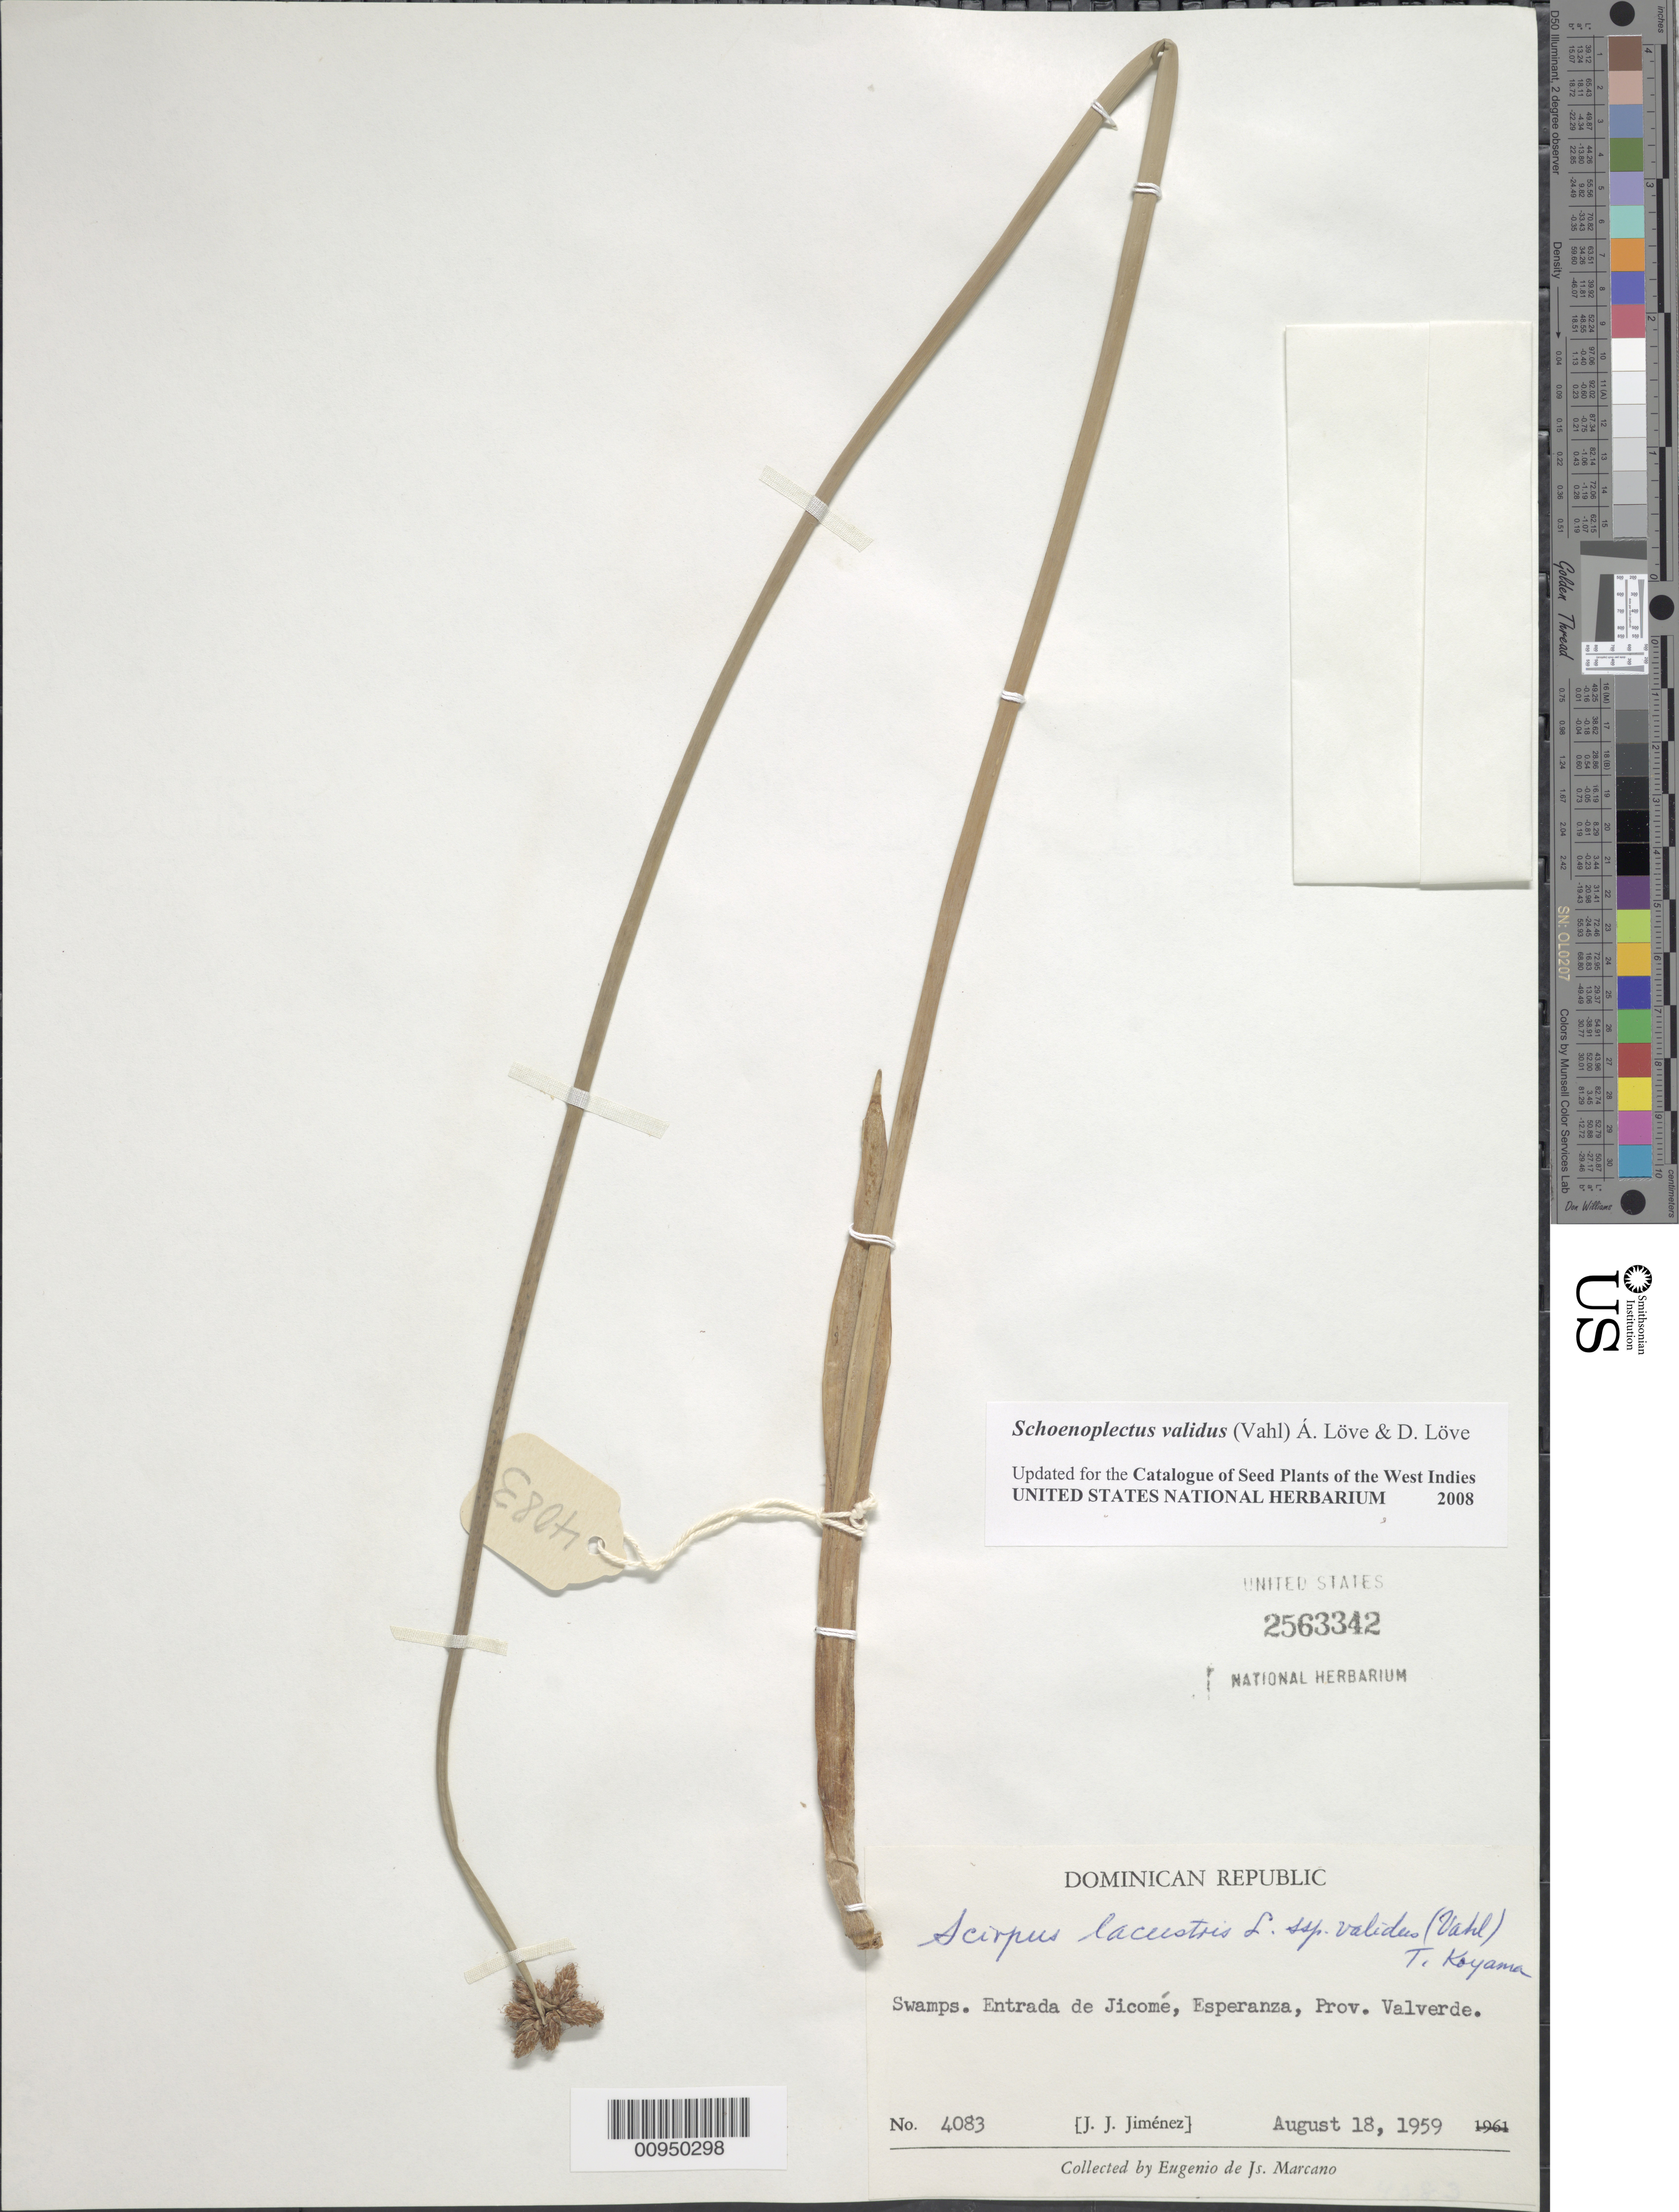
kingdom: Plantae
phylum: Tracheophyta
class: Liliopsida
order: Poales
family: Cyperaceae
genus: Schoenoplectus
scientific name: Schoenoplectus validus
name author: (Vahl) Á. Löve & D. Löve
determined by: Strong, M. T., (US), Smithsonian Institution - National Museum of Natural History (UNITED STATES)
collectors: J. J. Jiménez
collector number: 4083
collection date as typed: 18 Aug 1959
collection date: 1959-08-18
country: Dominican Republic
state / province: Valverde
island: Hispaniola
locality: Swamps entrada de Jicomé, Esperanza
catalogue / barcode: US 2563342